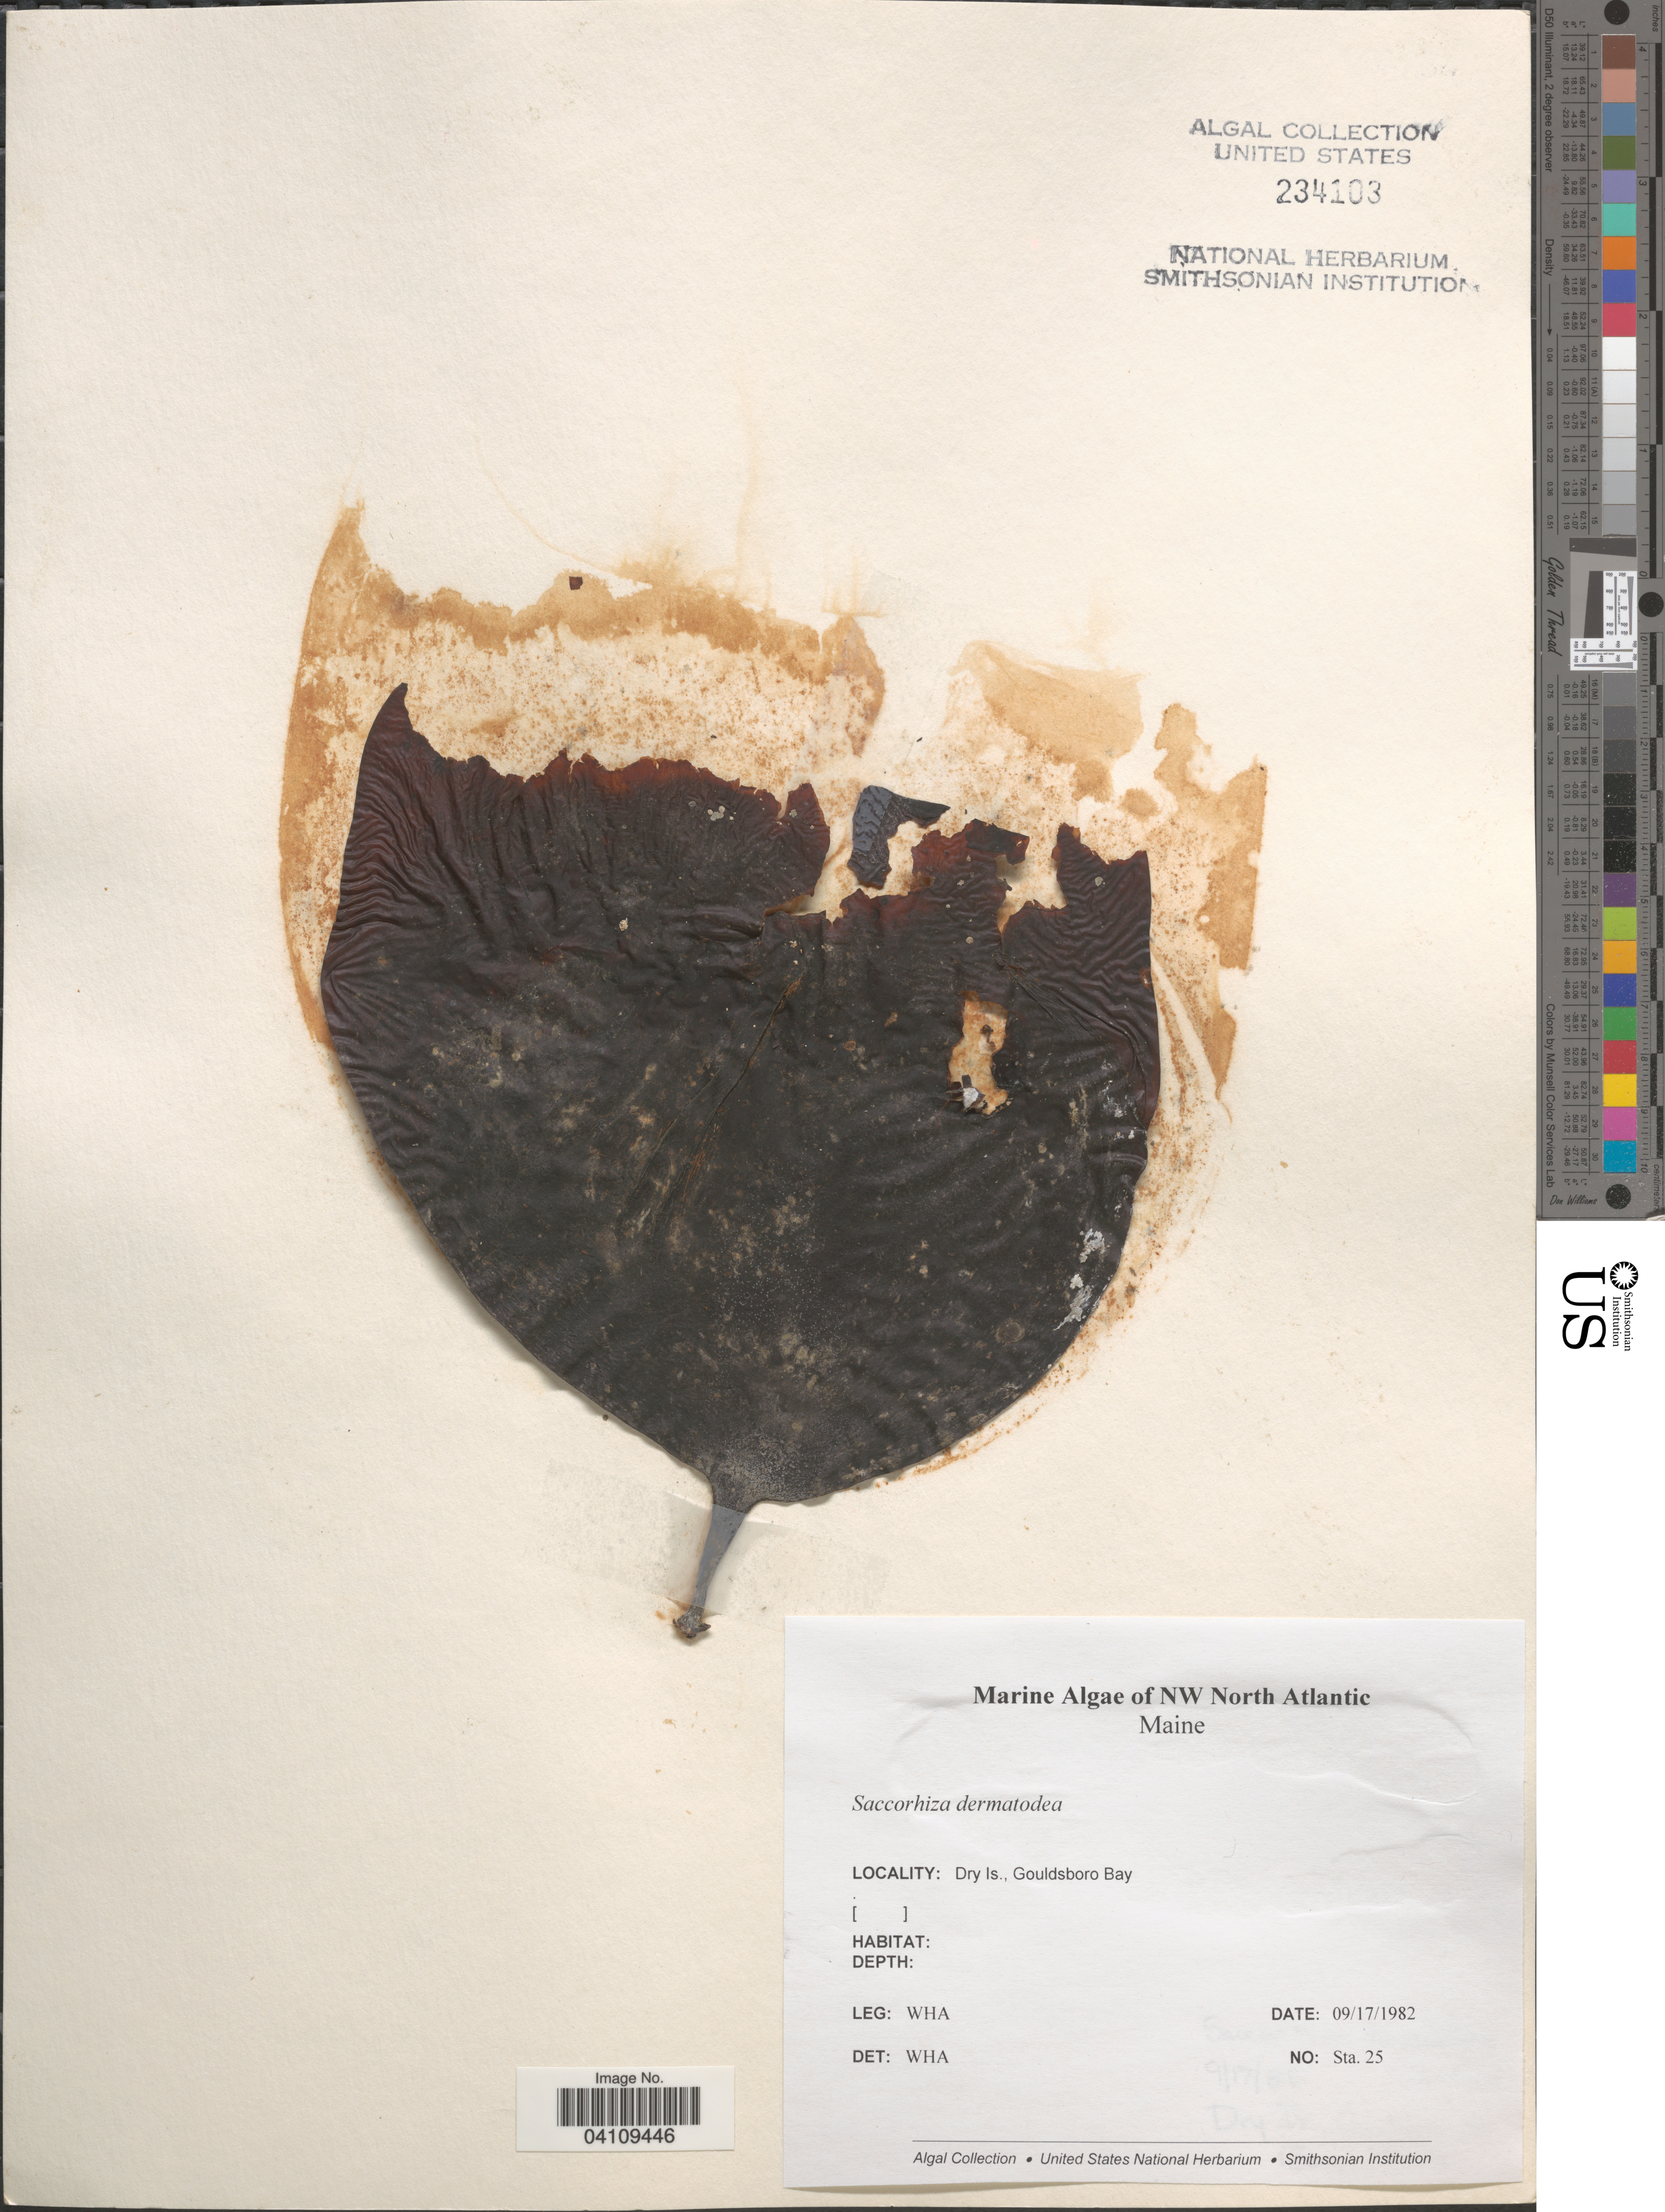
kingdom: Chromista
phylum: Foraminifera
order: Astrorhizida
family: Hyperamminidae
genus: Saccorhiza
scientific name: Saccorhiza dermatodea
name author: (Bach. Pyl.) J. Agardh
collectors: W. H. Adey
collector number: Sta. 25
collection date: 1982-09-17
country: United States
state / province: Maine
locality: NW North Atlantic. Dry Is., Gouldsboro Bay.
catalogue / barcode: US 234103